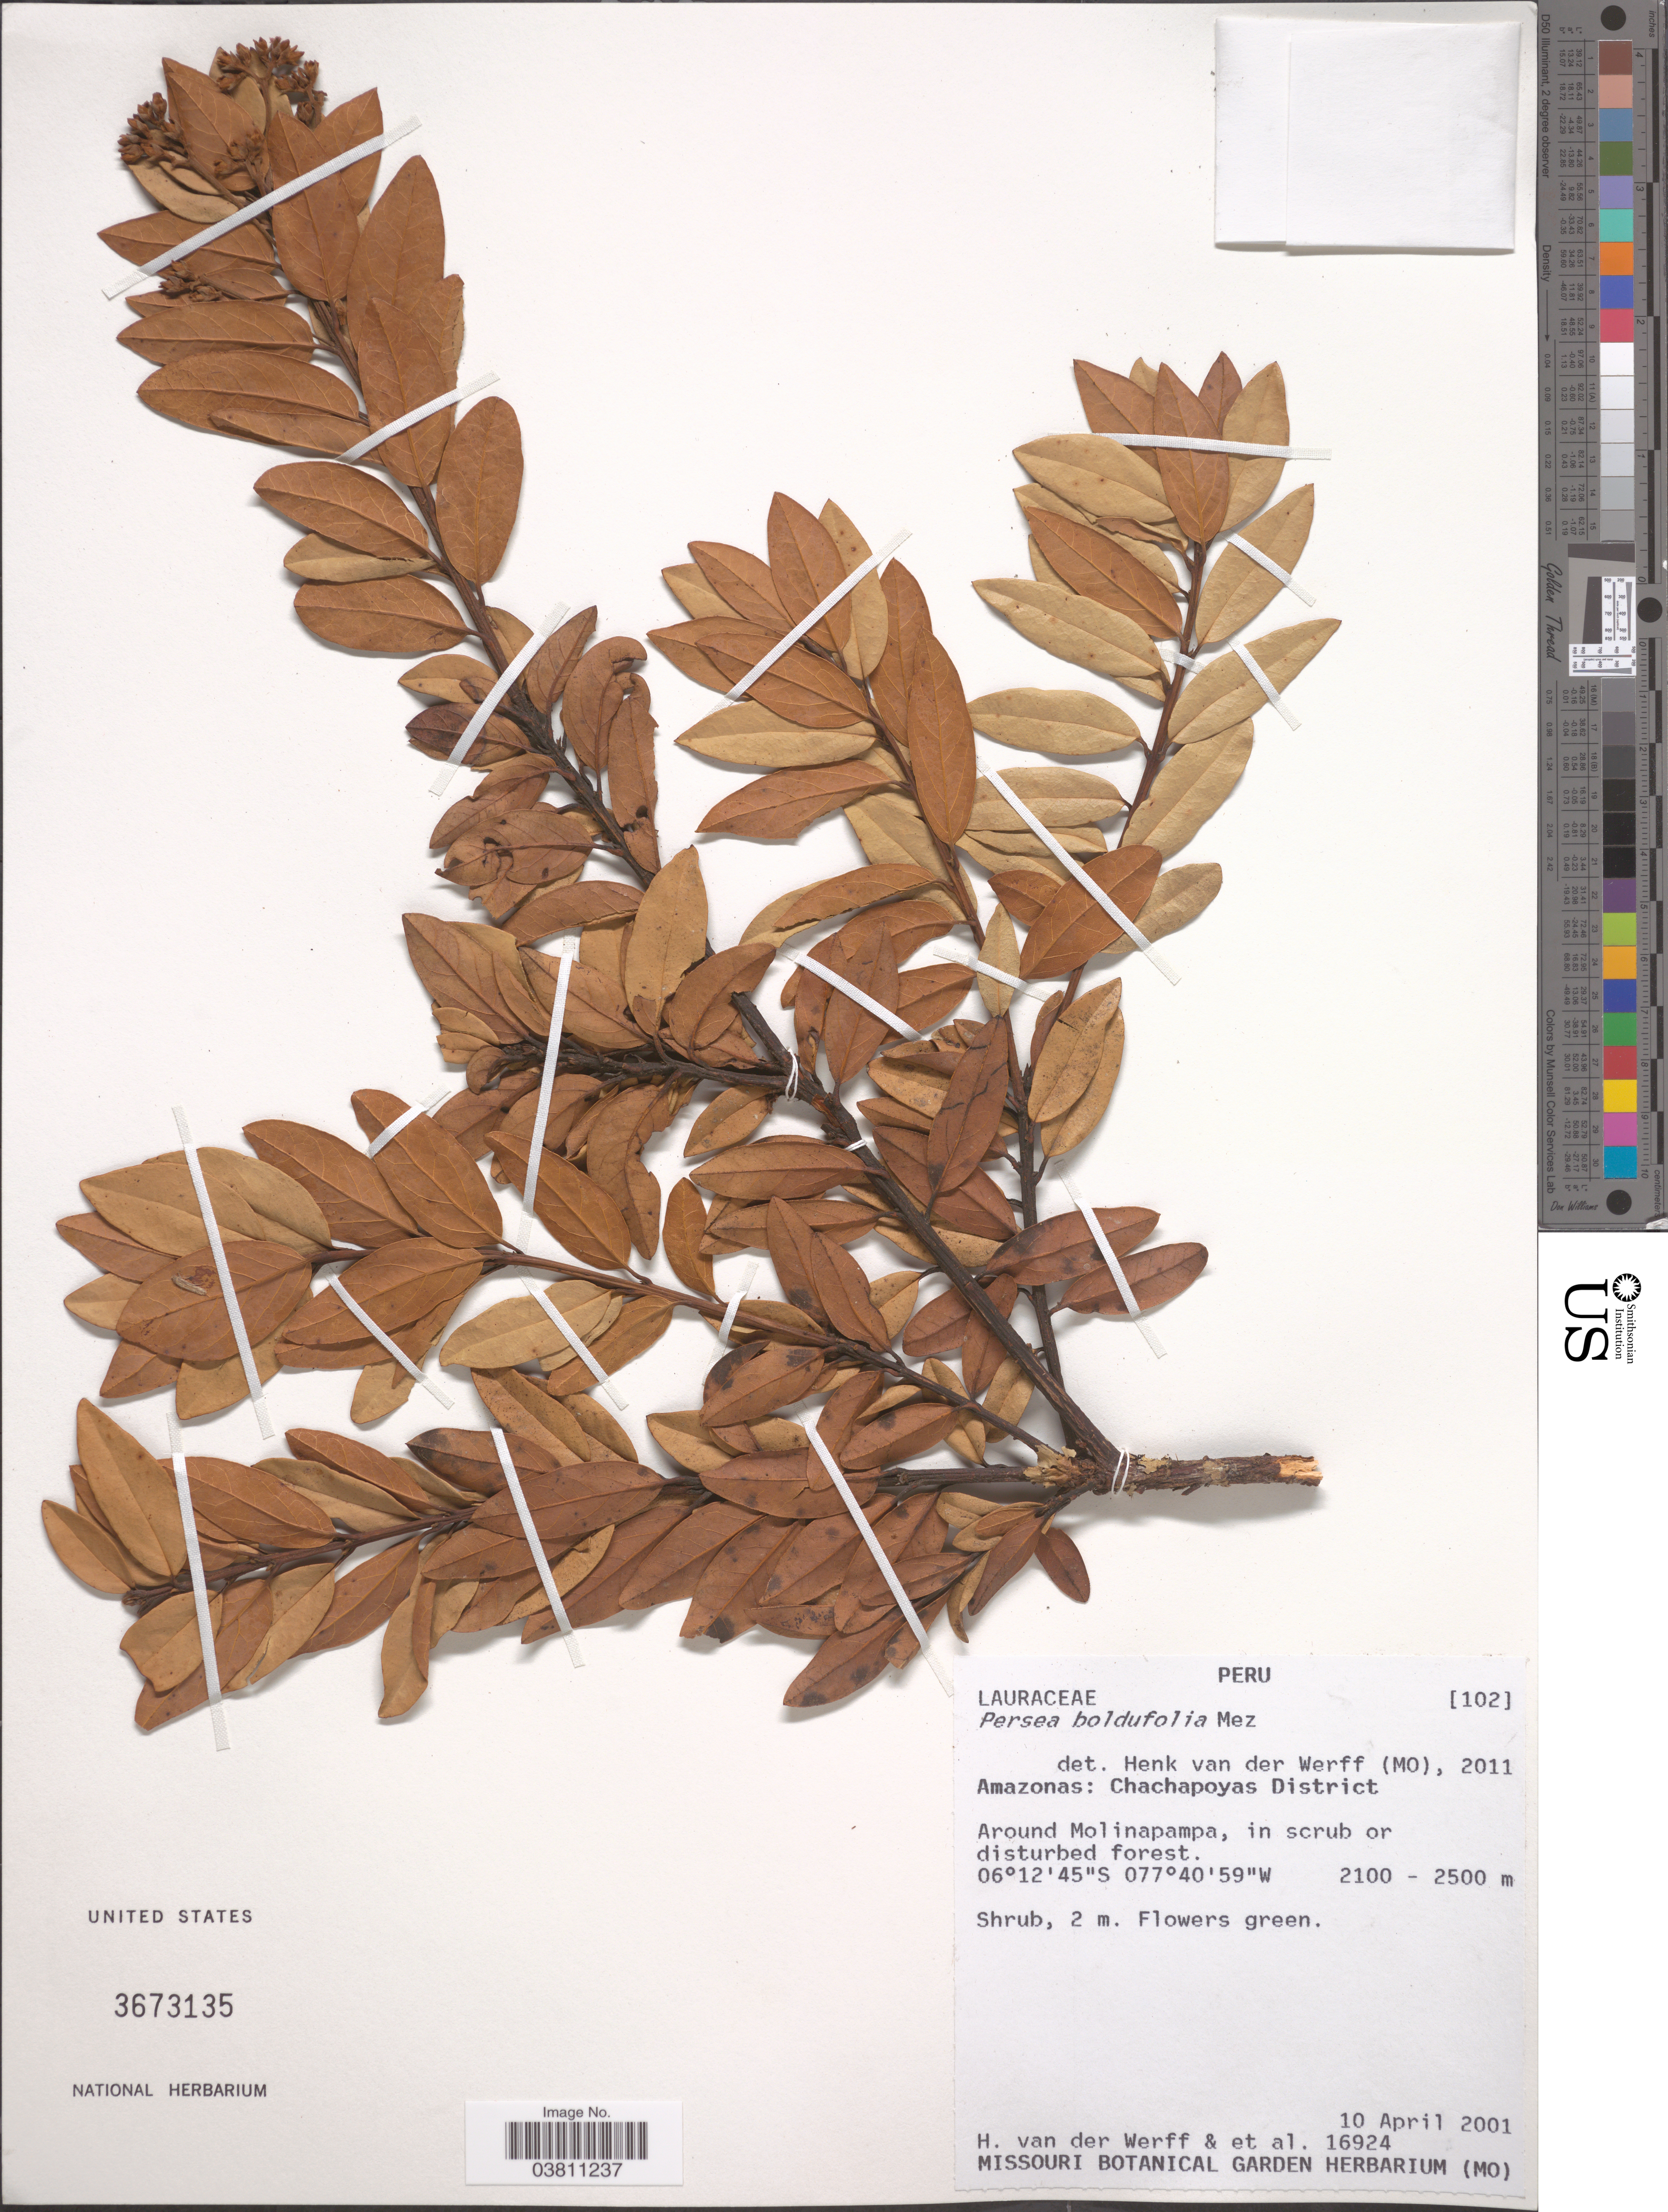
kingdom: Plantae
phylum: Tracheophyta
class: Magnoliopsida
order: Laurales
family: Lauraceae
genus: Persea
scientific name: Persea boldufolia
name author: Mez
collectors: H. van der Werff & et al.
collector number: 16924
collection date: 2001-04-10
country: Peru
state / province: Amazonas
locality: Chachapoyas District. Around Molinapampa.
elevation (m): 2100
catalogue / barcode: US 3673135